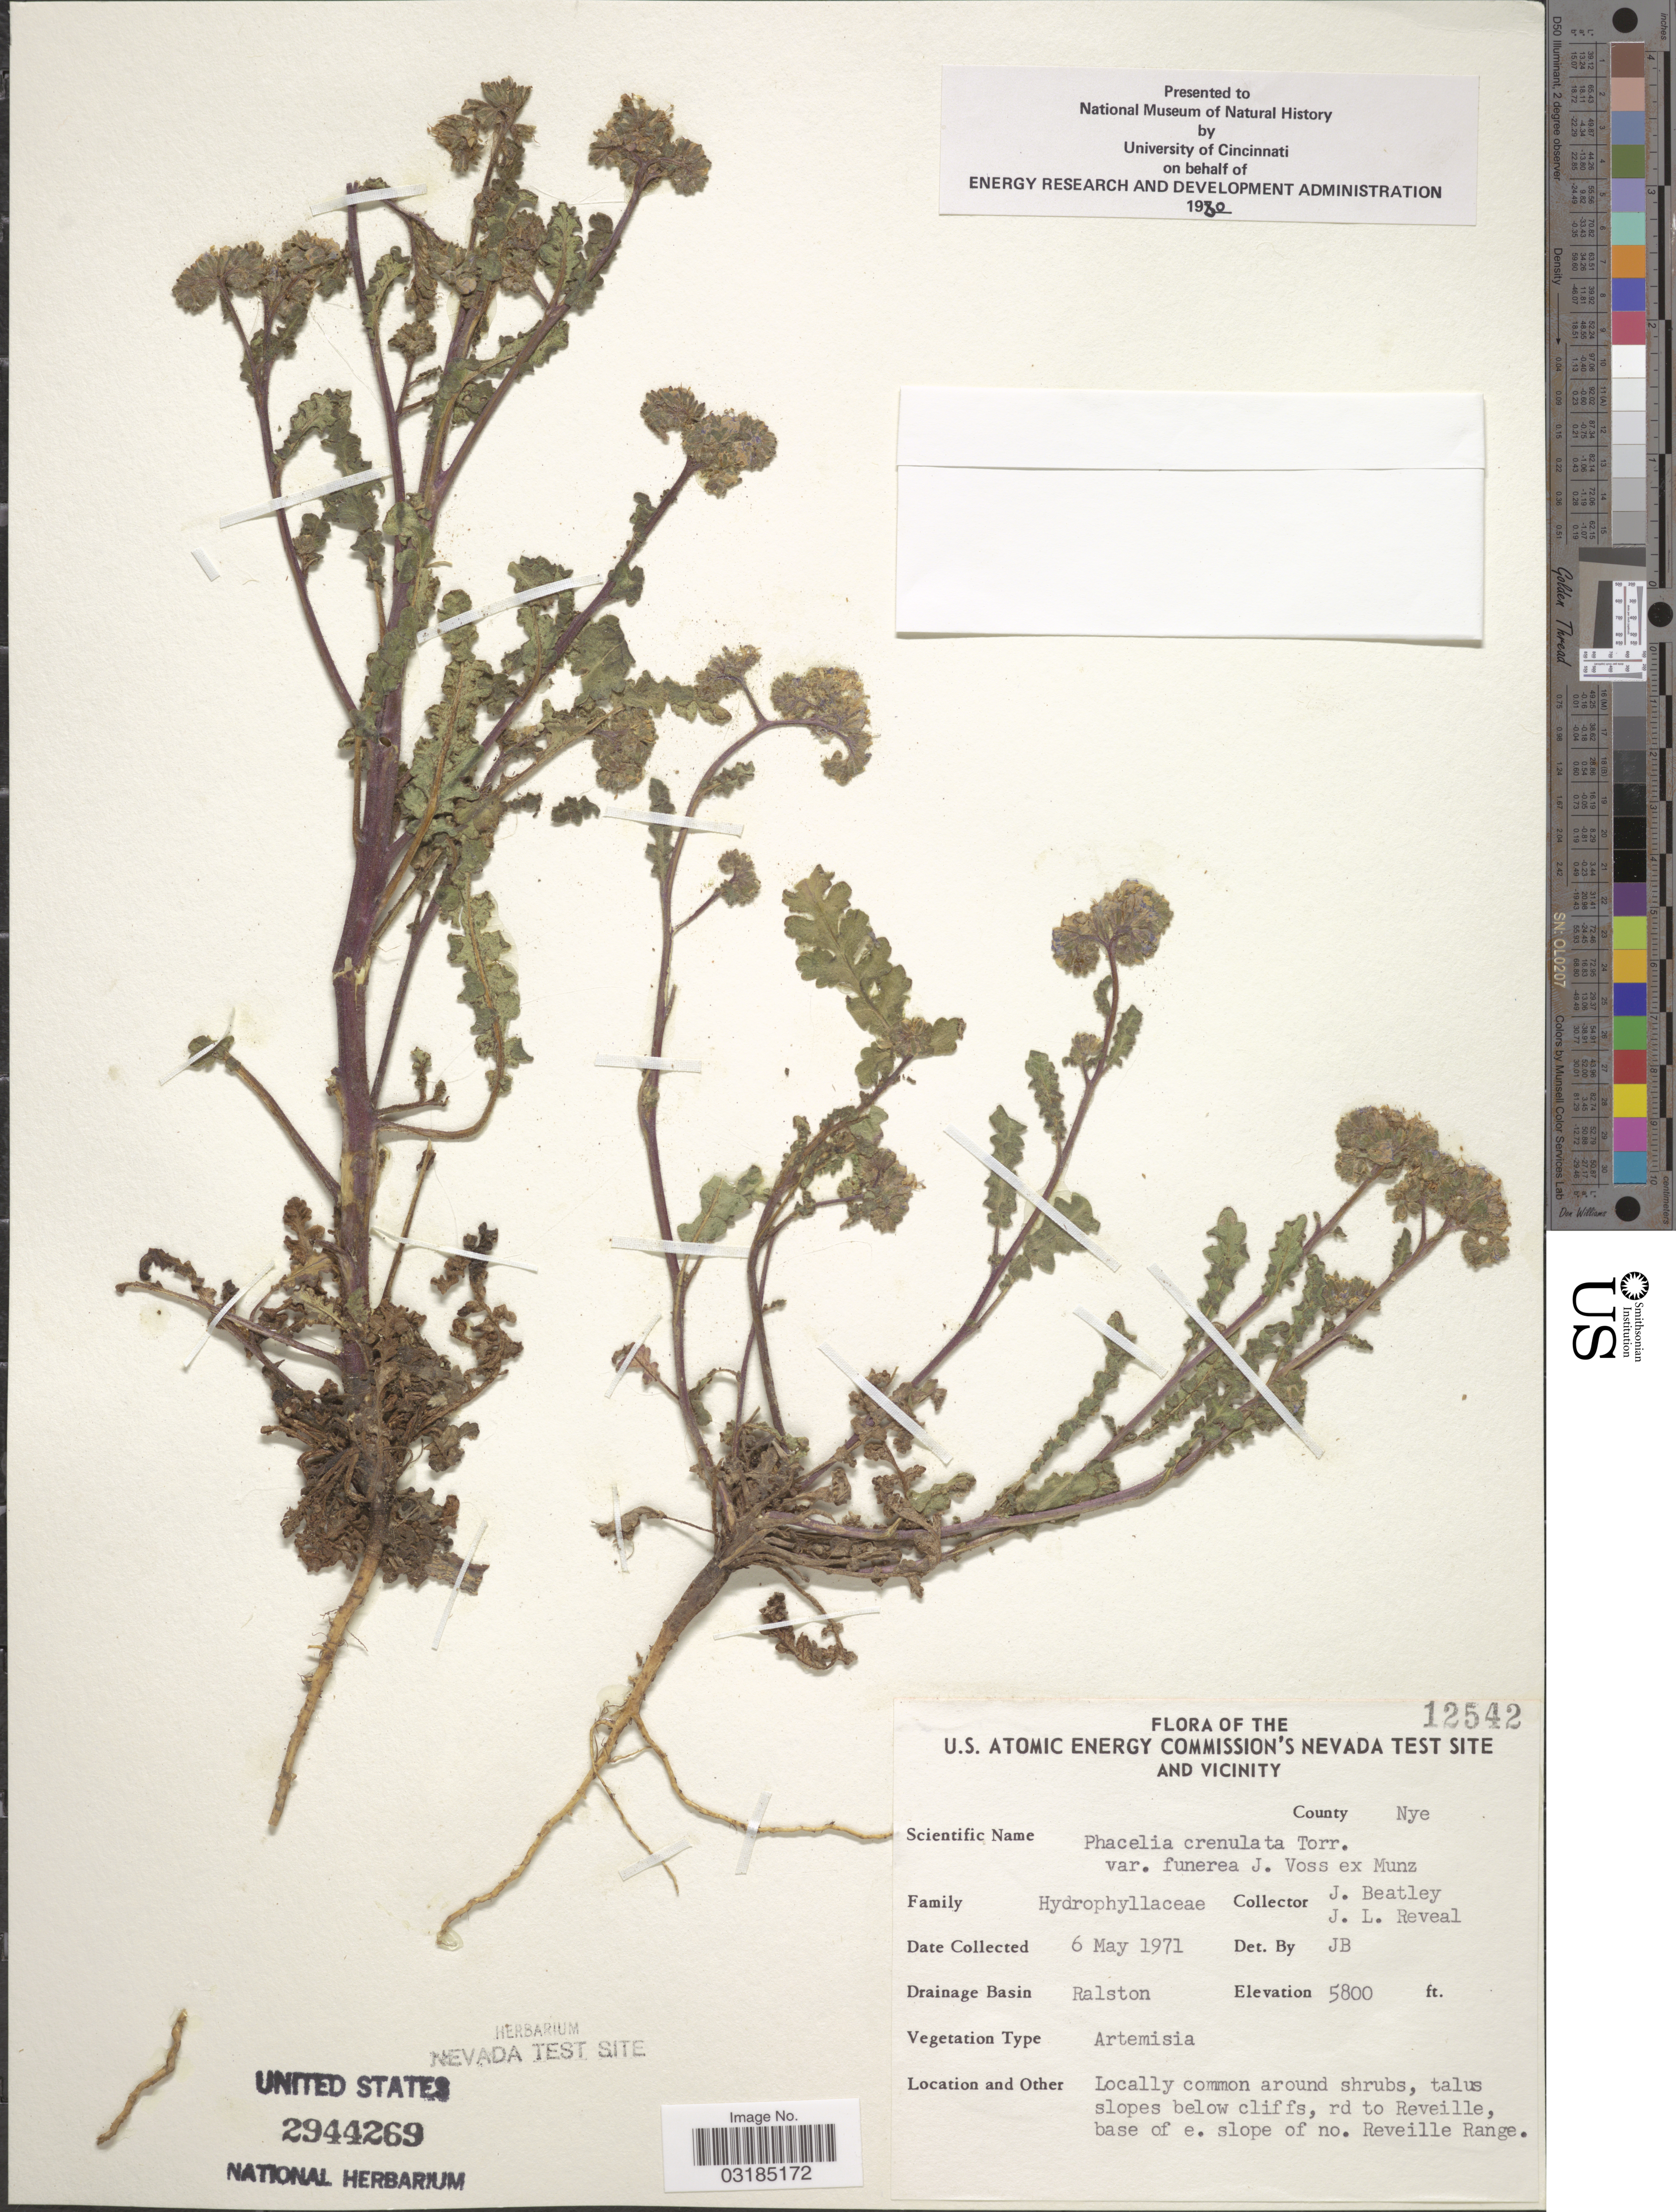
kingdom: Plantae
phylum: Tracheophyta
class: Magnoliopsida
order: Boraginales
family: Hydrophyllaceae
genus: Phacelia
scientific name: Phacelia crenulata var. funerea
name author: J.W. Voss in Munz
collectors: J. C. Beatley & J. L. Reveal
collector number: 12542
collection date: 1971-05-06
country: United States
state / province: Nevada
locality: The U.S. Atomic Energy Commission's Nevada Test Site and Vicinity. County Nye. Drainage Basin Ralston. Rd to Reveille, base of e. slope of no. Reveille Range.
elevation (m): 1768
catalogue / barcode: US 2944269